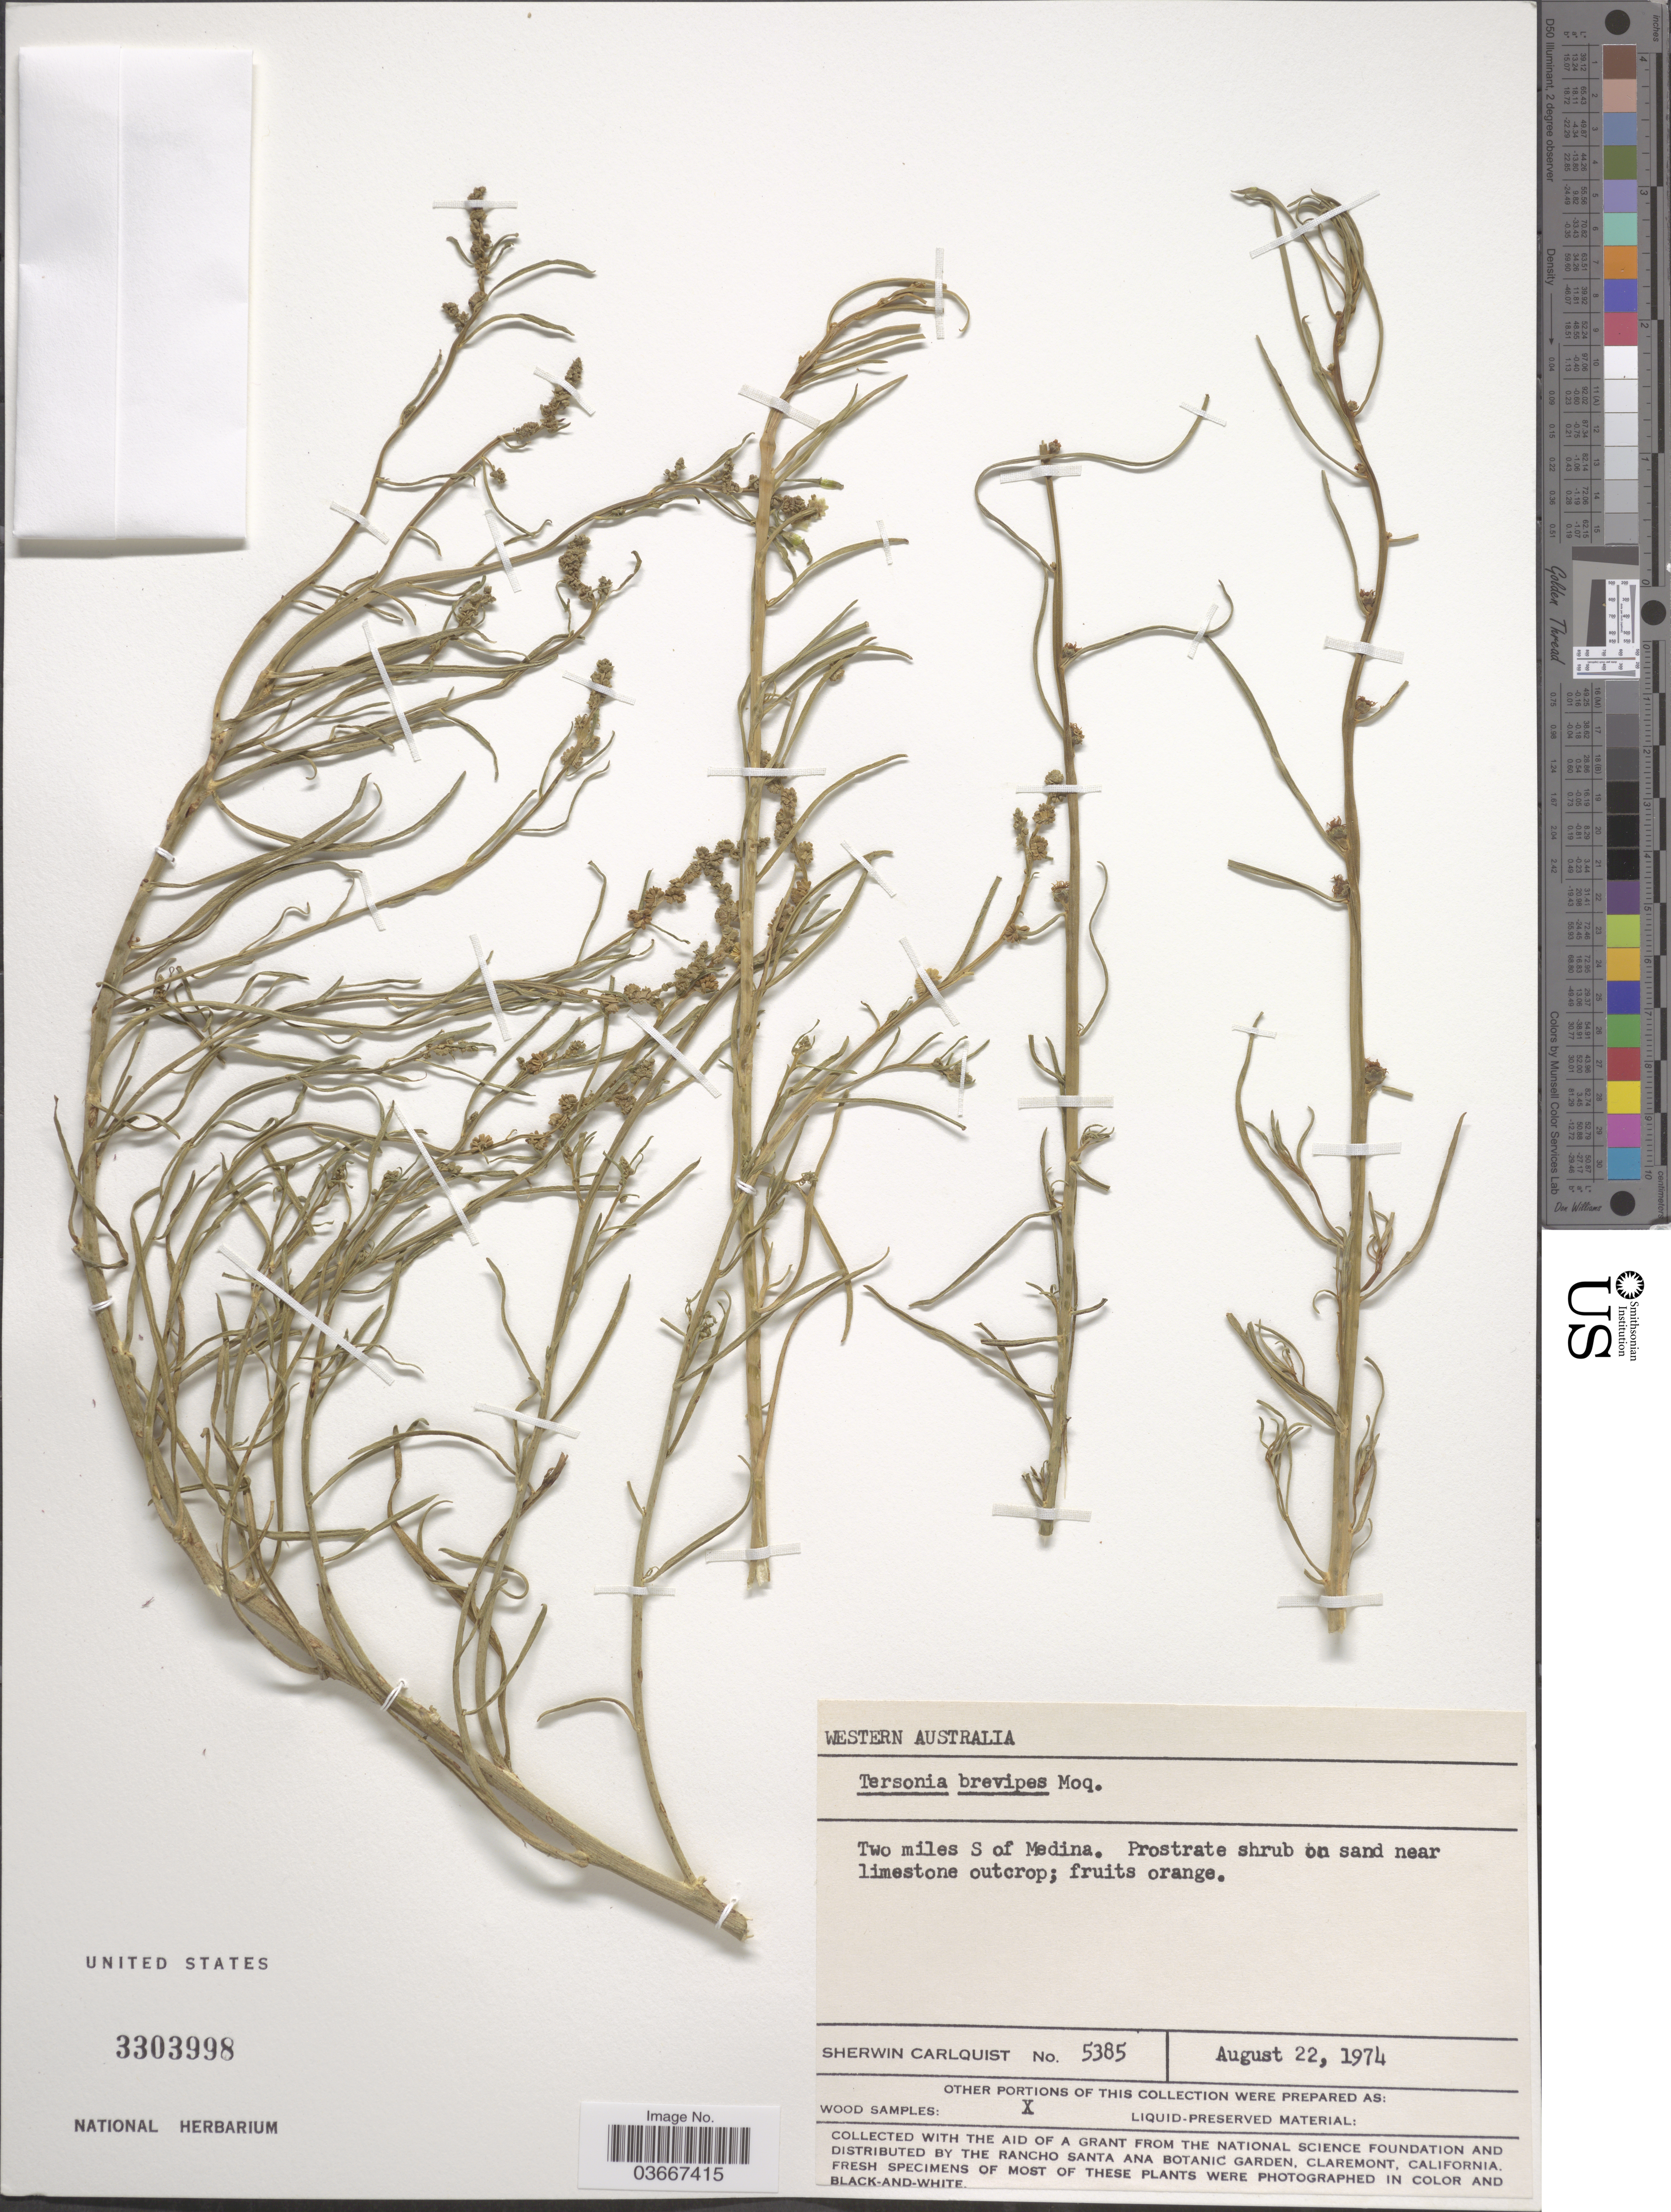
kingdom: Plantae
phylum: Tracheophyta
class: Magnoliopsida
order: Brassicales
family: Gyrostemonaceae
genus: Tersonia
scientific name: Tersonia brevipes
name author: Moq.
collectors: S. Carlquist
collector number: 5385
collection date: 1974-08-22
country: Australia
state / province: Western Australia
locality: Two miles S of Medina.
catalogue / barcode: US 3303998